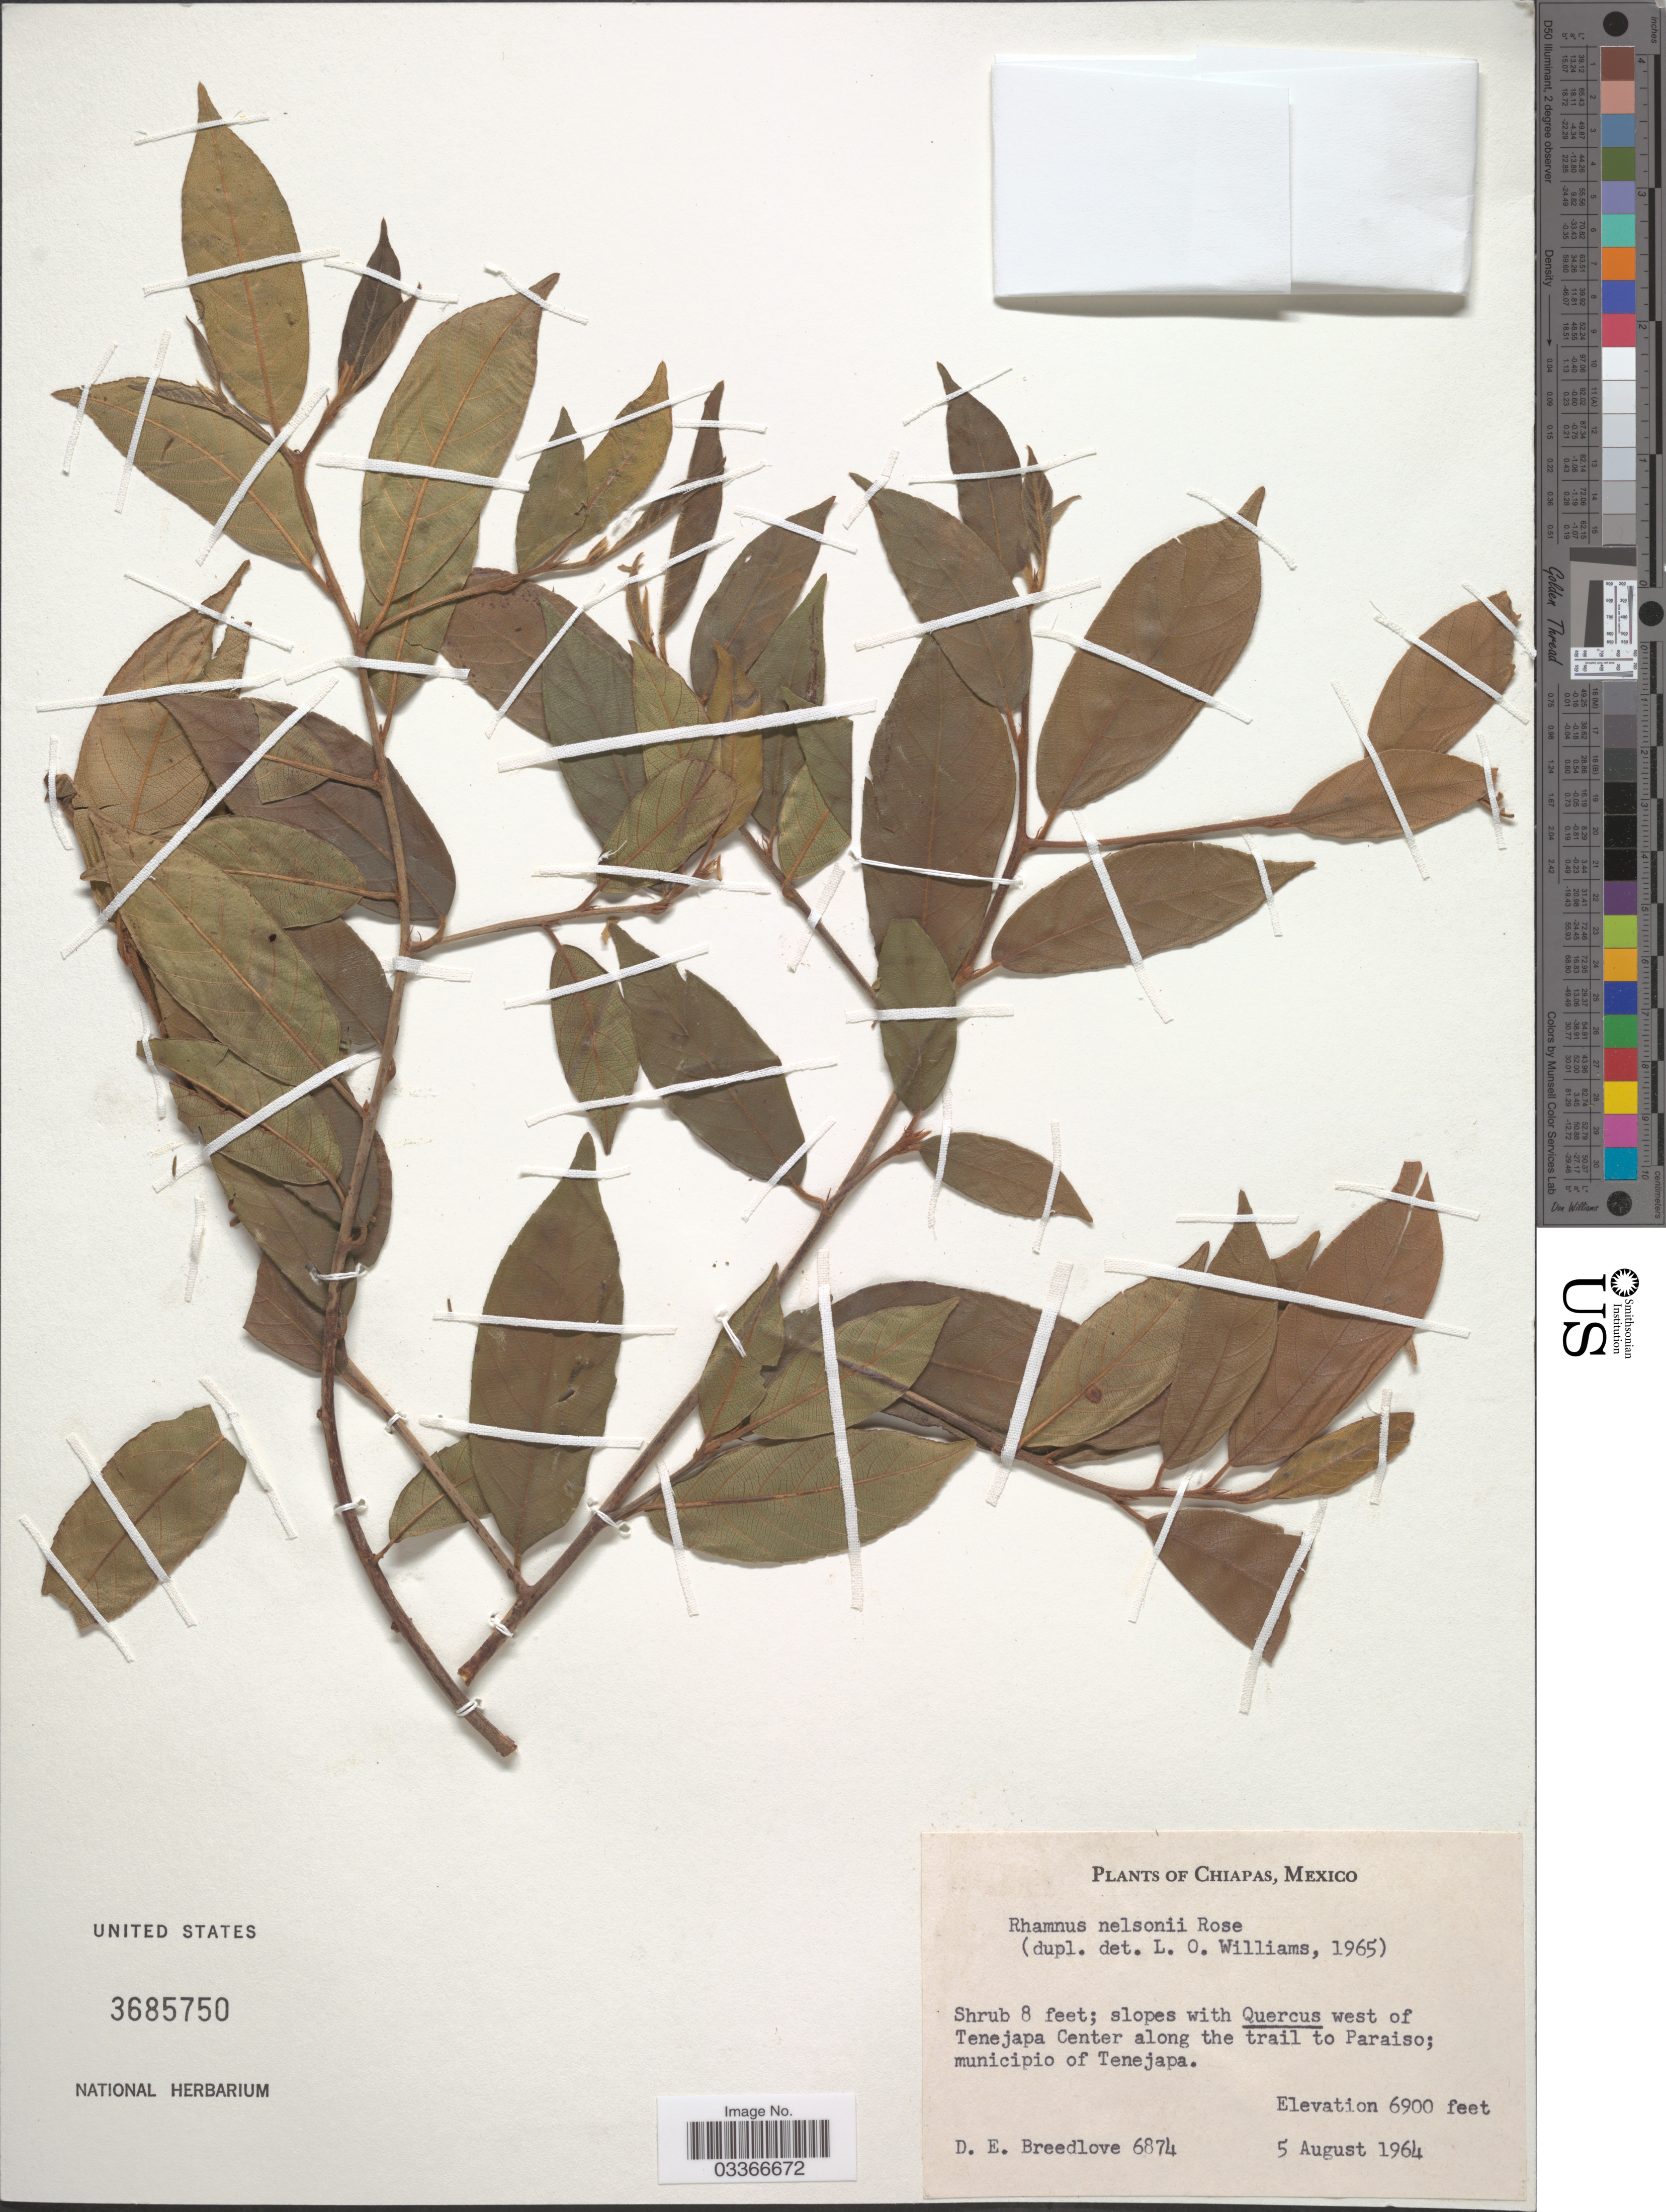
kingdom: Plantae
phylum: Tracheophyta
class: Magnoliopsida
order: Rosales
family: Rhamnaceae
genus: Rhamnus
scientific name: Rhamnus nelsonii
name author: Rose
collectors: D. E. Breedlove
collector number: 6874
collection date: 1964-08-05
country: Mexico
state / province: Chiapas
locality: West of Tenejapa Center along the trail to Paraiso; municipio of Tenejapa.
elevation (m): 2103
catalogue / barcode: US 3685750